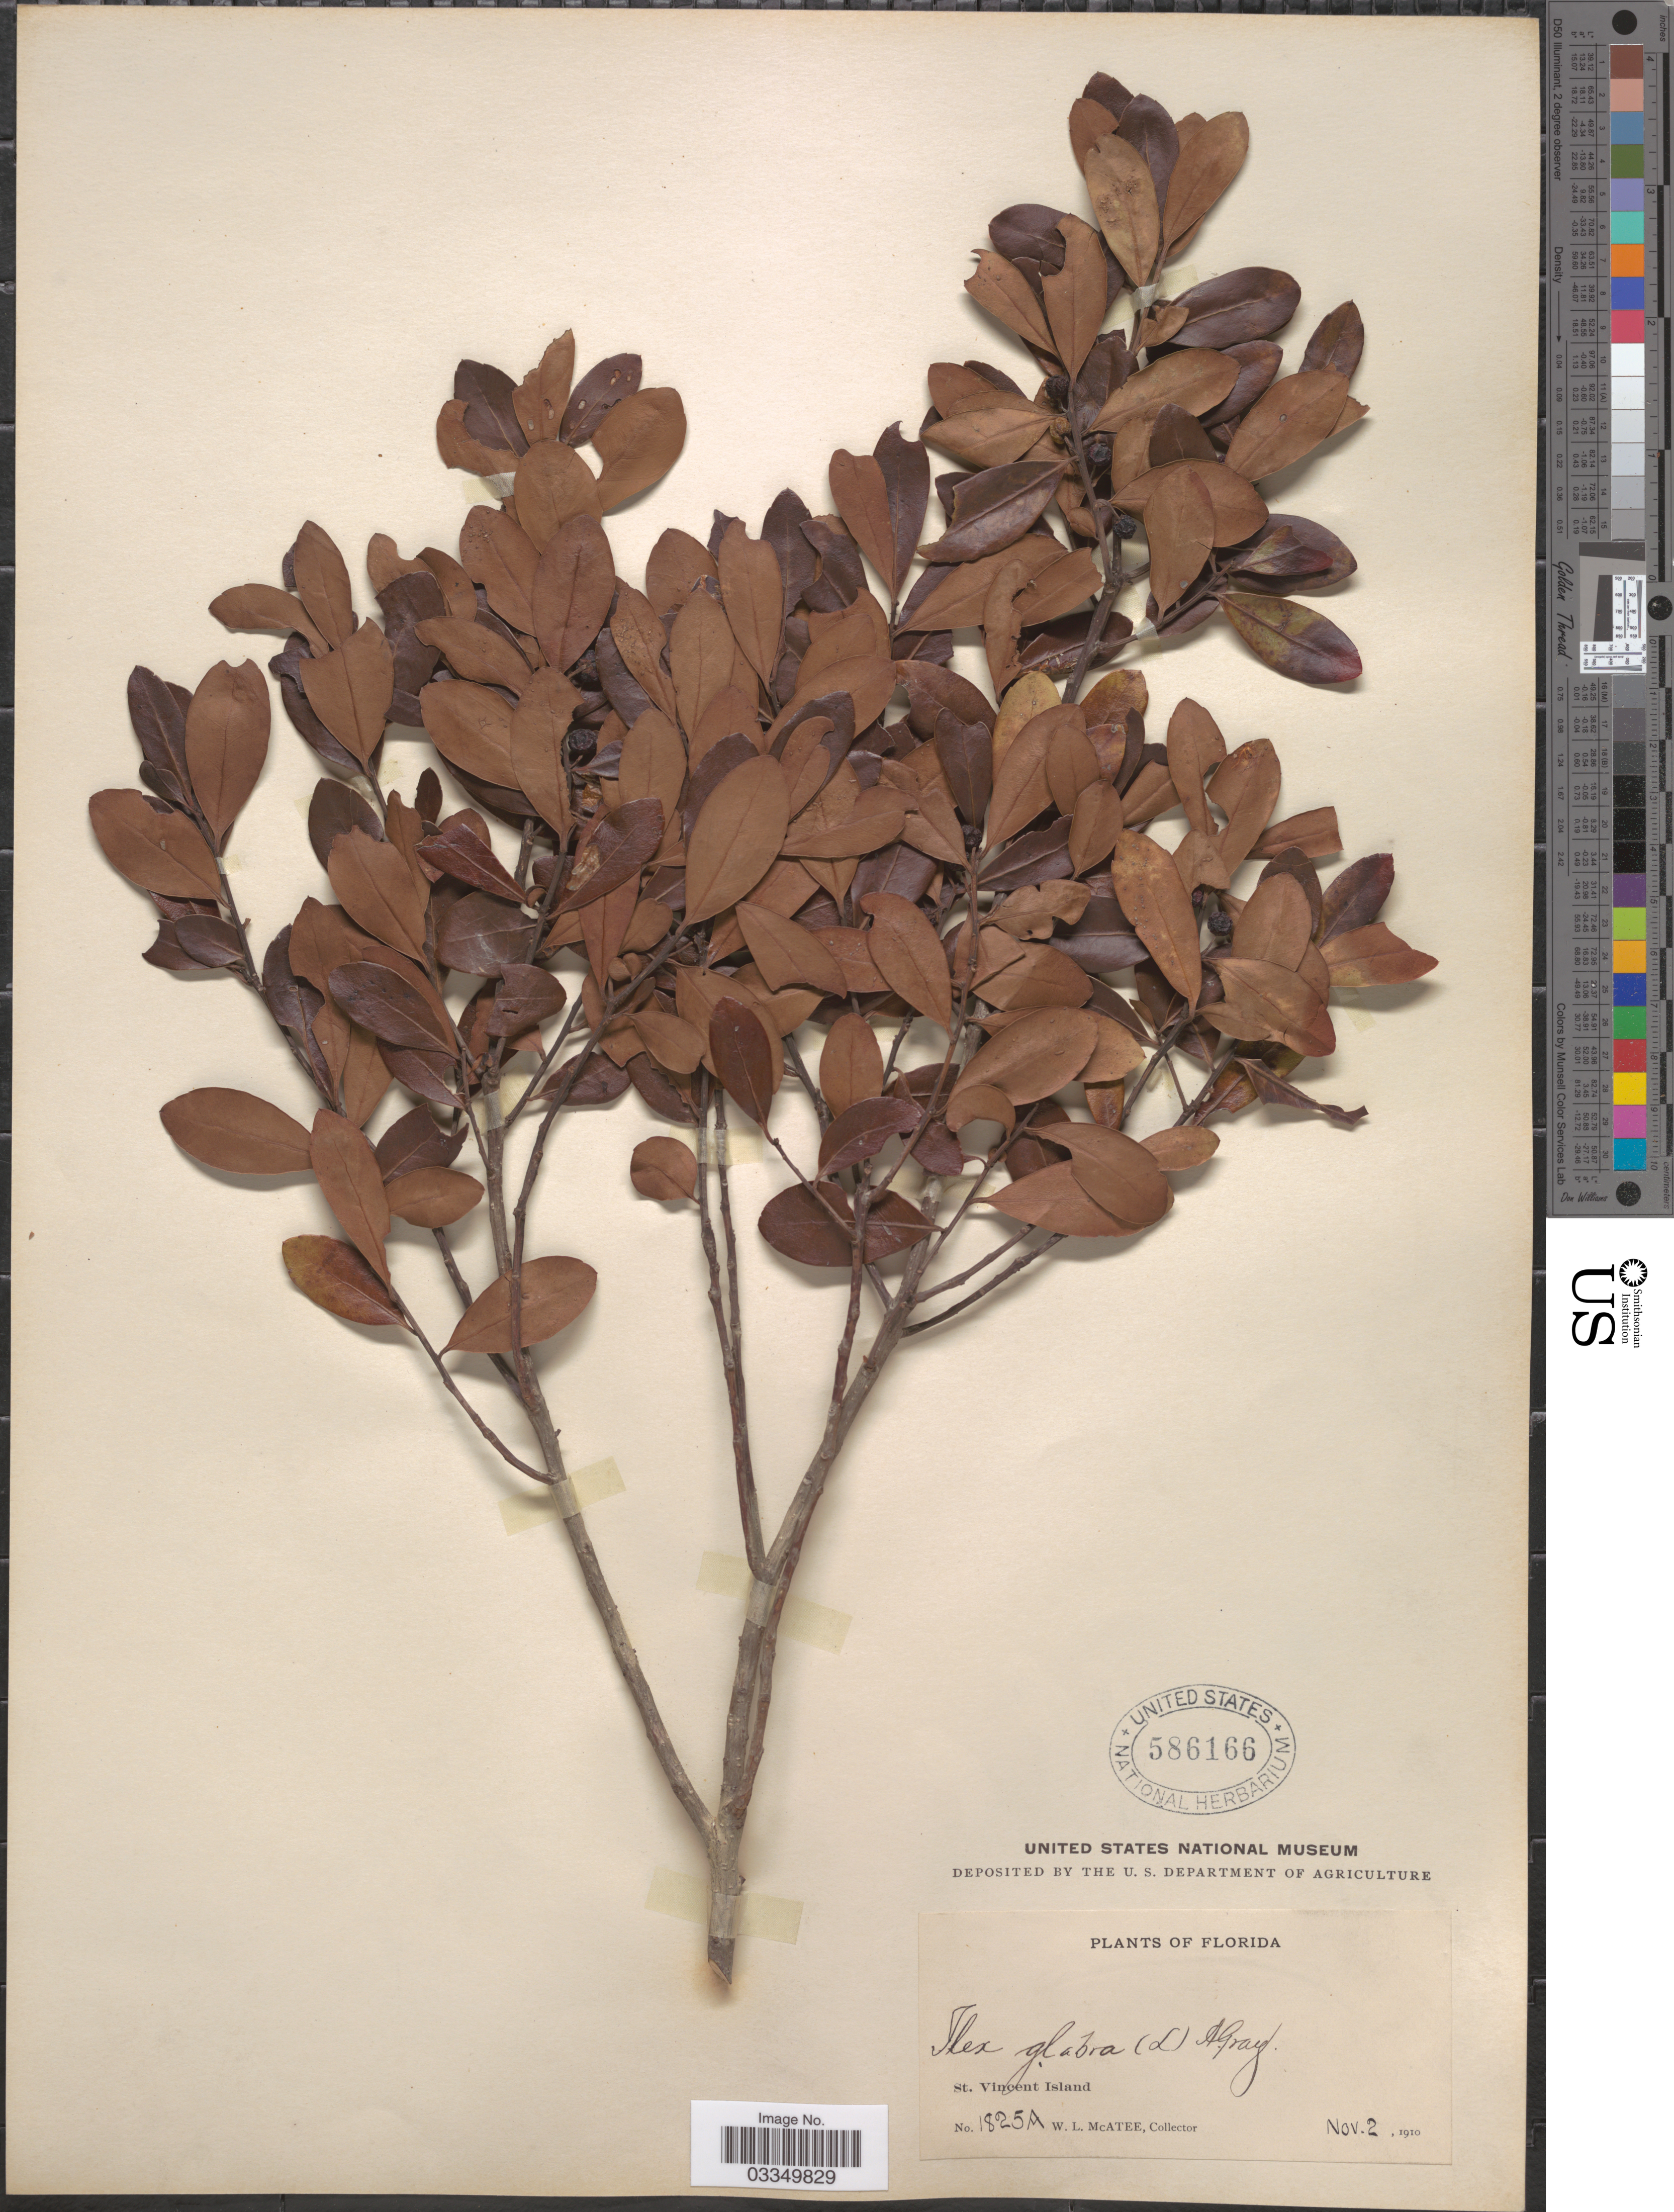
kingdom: Plantae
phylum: Tracheophyta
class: Magnoliopsida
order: Aquifoliales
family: Aquifoliaceae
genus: Ilex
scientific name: Ilex glabra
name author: (L.) A. Gray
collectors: W. McAtee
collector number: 1825A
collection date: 1910-11-02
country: United States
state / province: Florida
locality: St. Vincent Island.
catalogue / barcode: US 586166